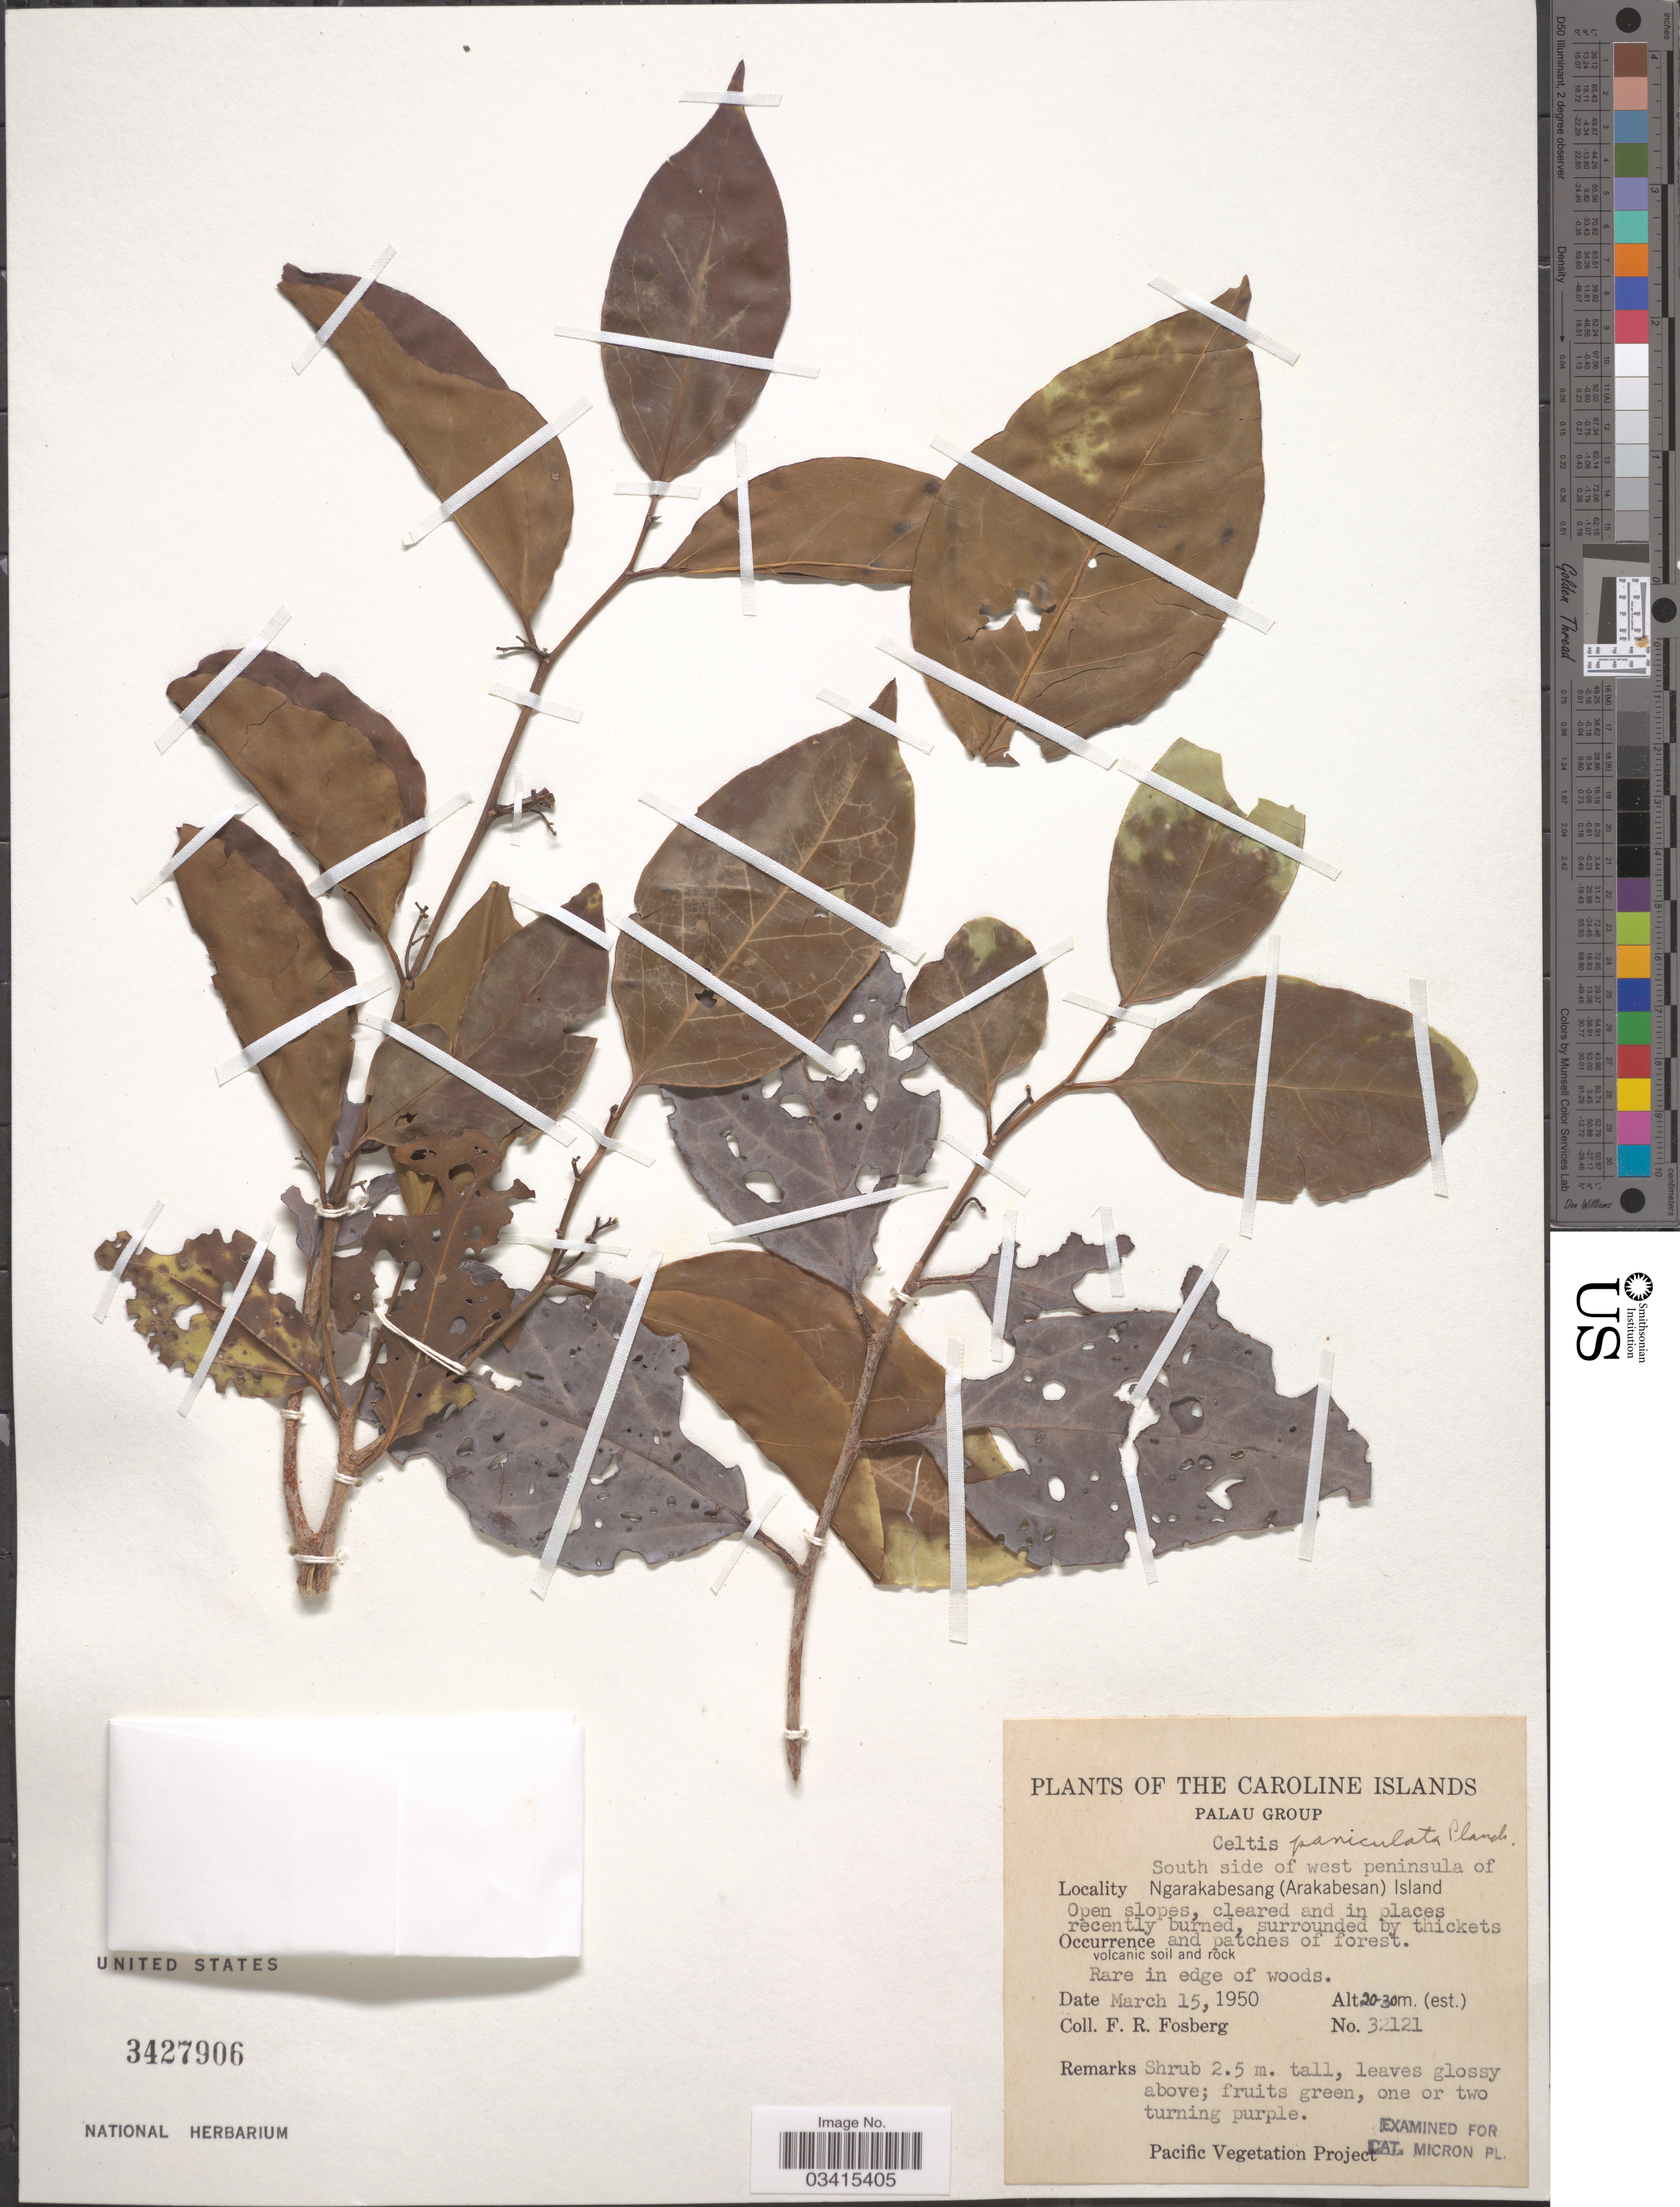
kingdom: Plantae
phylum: Tracheophyta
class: Magnoliopsida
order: Rosales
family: Cannabaceae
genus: Celtis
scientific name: Celtis paniculata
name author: (Endl.) Planch.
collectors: F. R. Fosberg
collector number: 32121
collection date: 1950-03-15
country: Palau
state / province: Koror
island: Ngerekebesang [Arakabesan]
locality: The Caroline Islands. Palau Group. South side of west peninsula of Ngarakabesang (Arakabesan) Island.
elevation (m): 20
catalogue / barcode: US 3427906